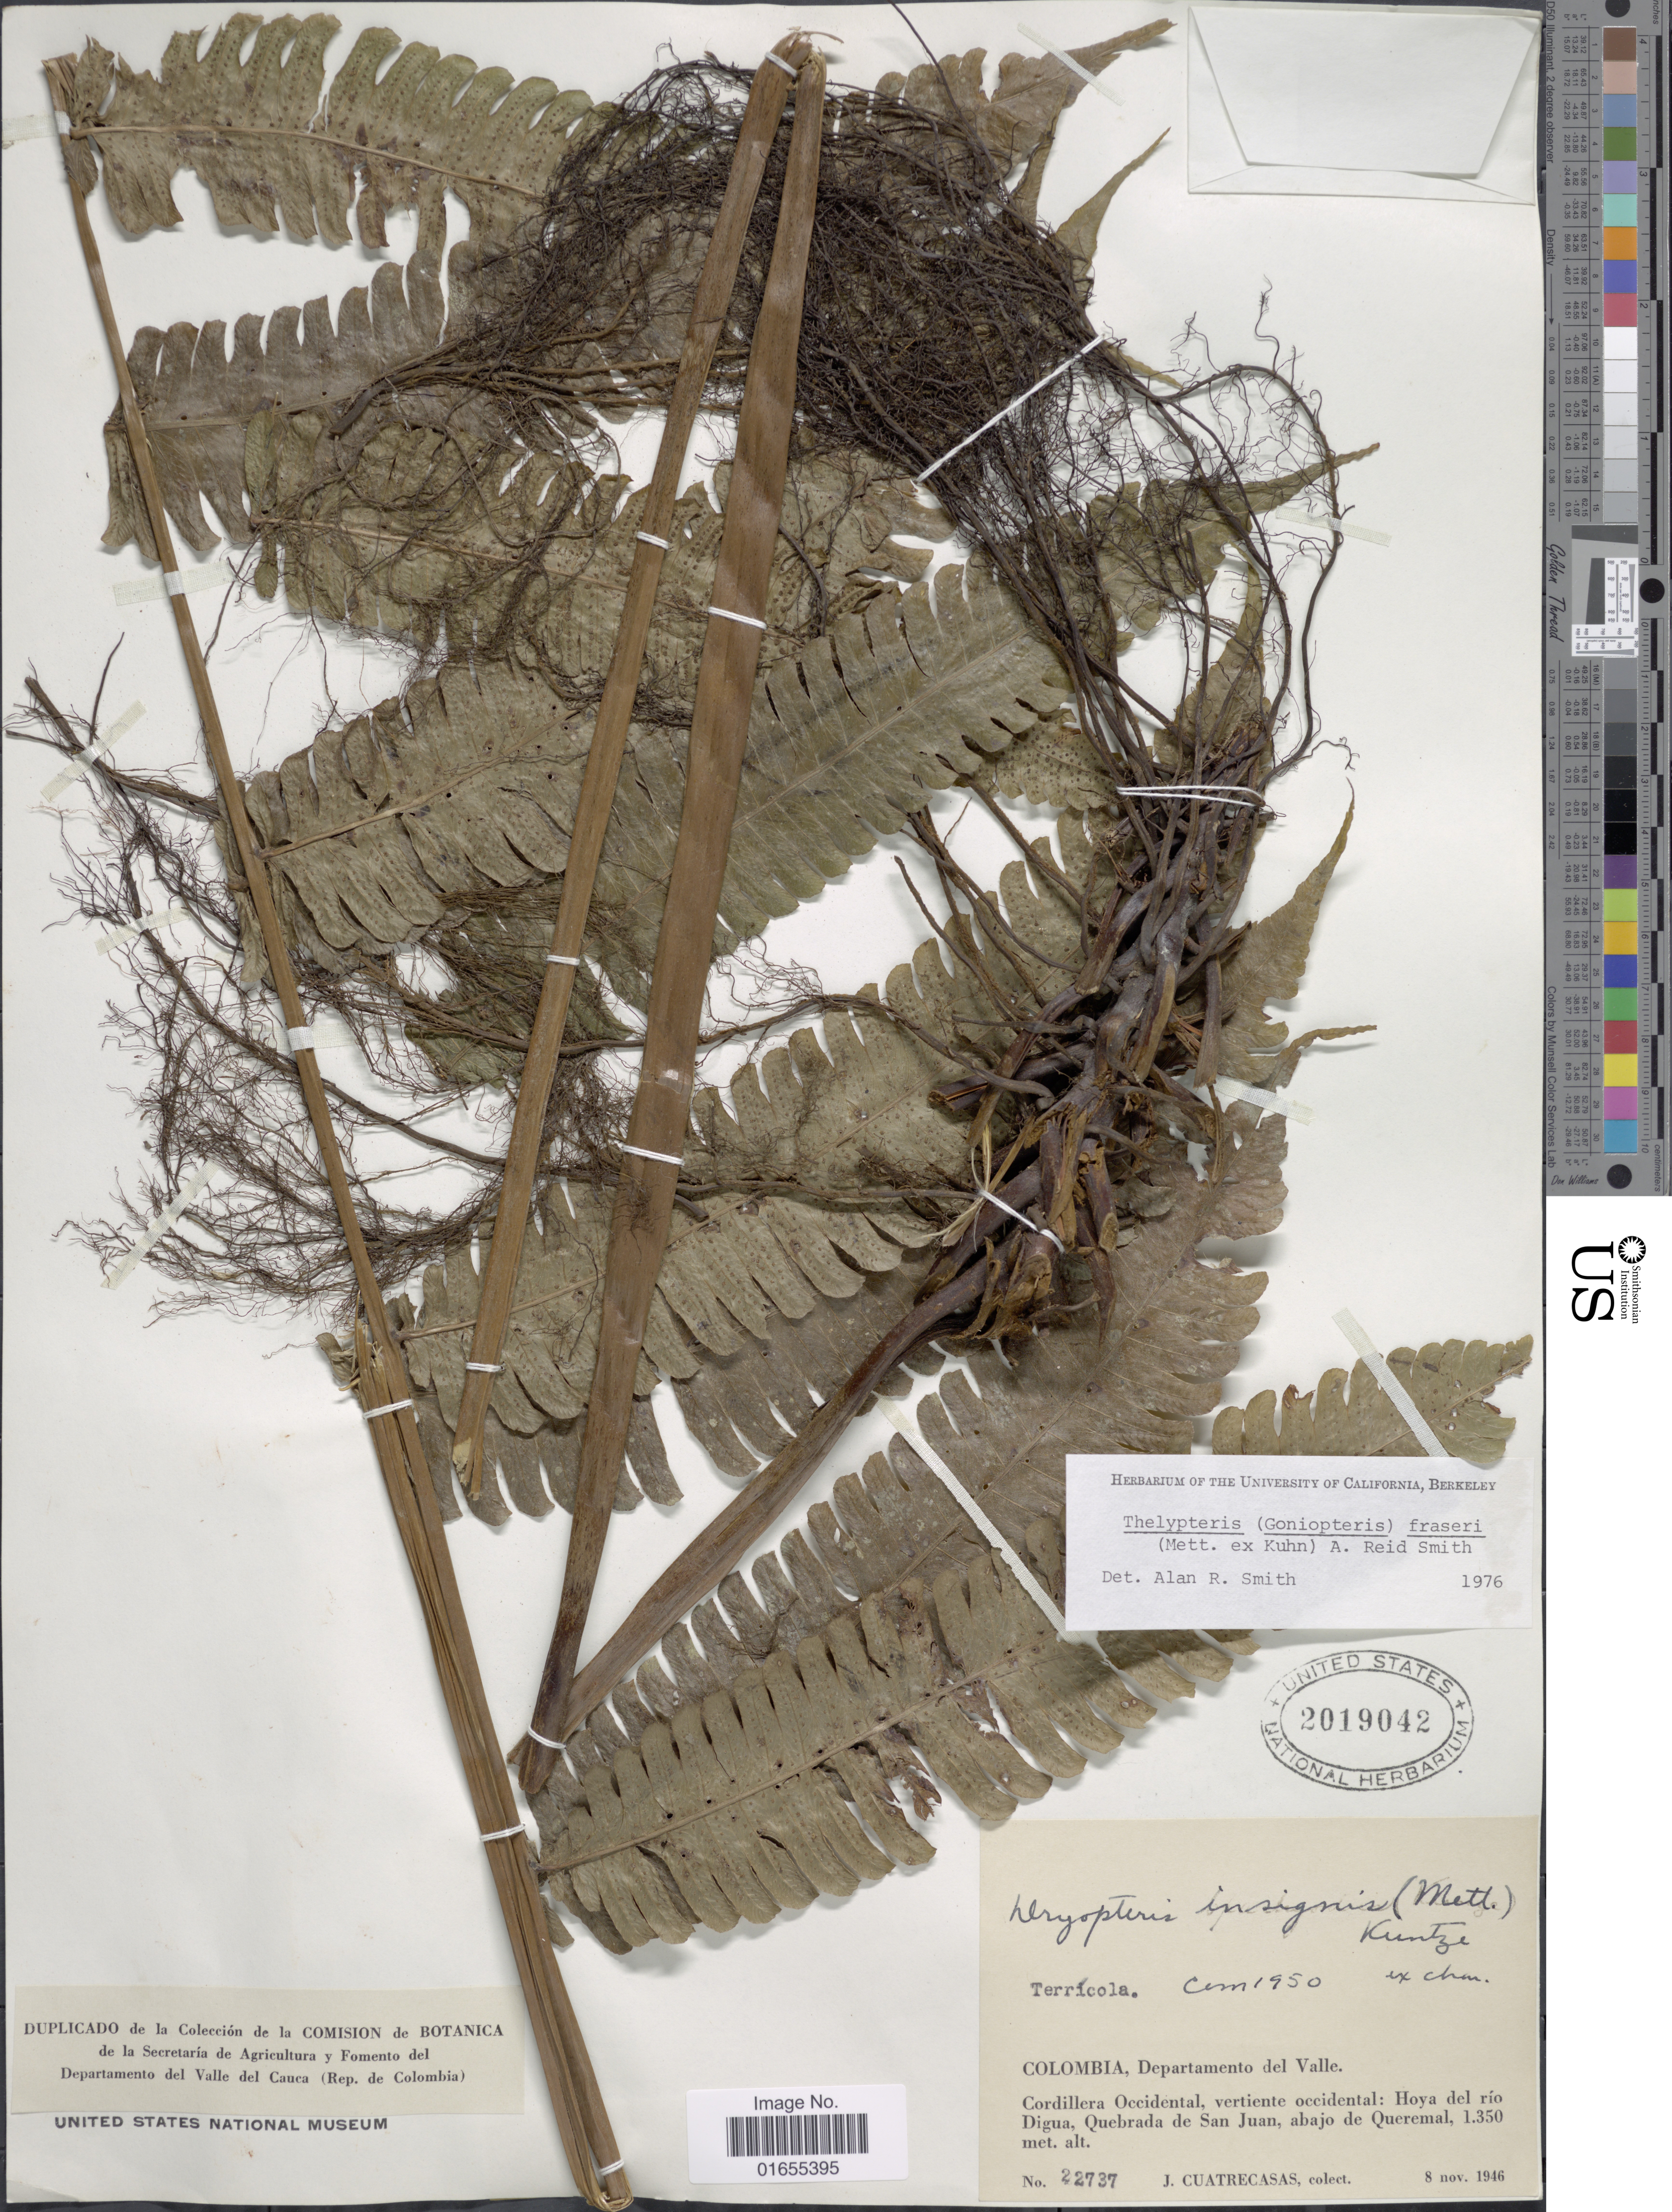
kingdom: Plantae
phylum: Tracheophyta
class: Polypodiopsida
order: Polypodiales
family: Thelypteridaceae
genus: Goniopteris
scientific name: Goniopteris fraseri (Mett.) comb. nov., ined 2015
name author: (Mett.)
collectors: J. Cuatrecasas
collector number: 22737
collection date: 1946-11-08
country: Colombia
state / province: Valle del Cauca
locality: Departamento del Valle, Cordillera Occidental, vertiente occidental: Hoya del rio Digua, Quebrada de San Juan, abajo de Queremal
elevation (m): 1350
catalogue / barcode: US 2019042